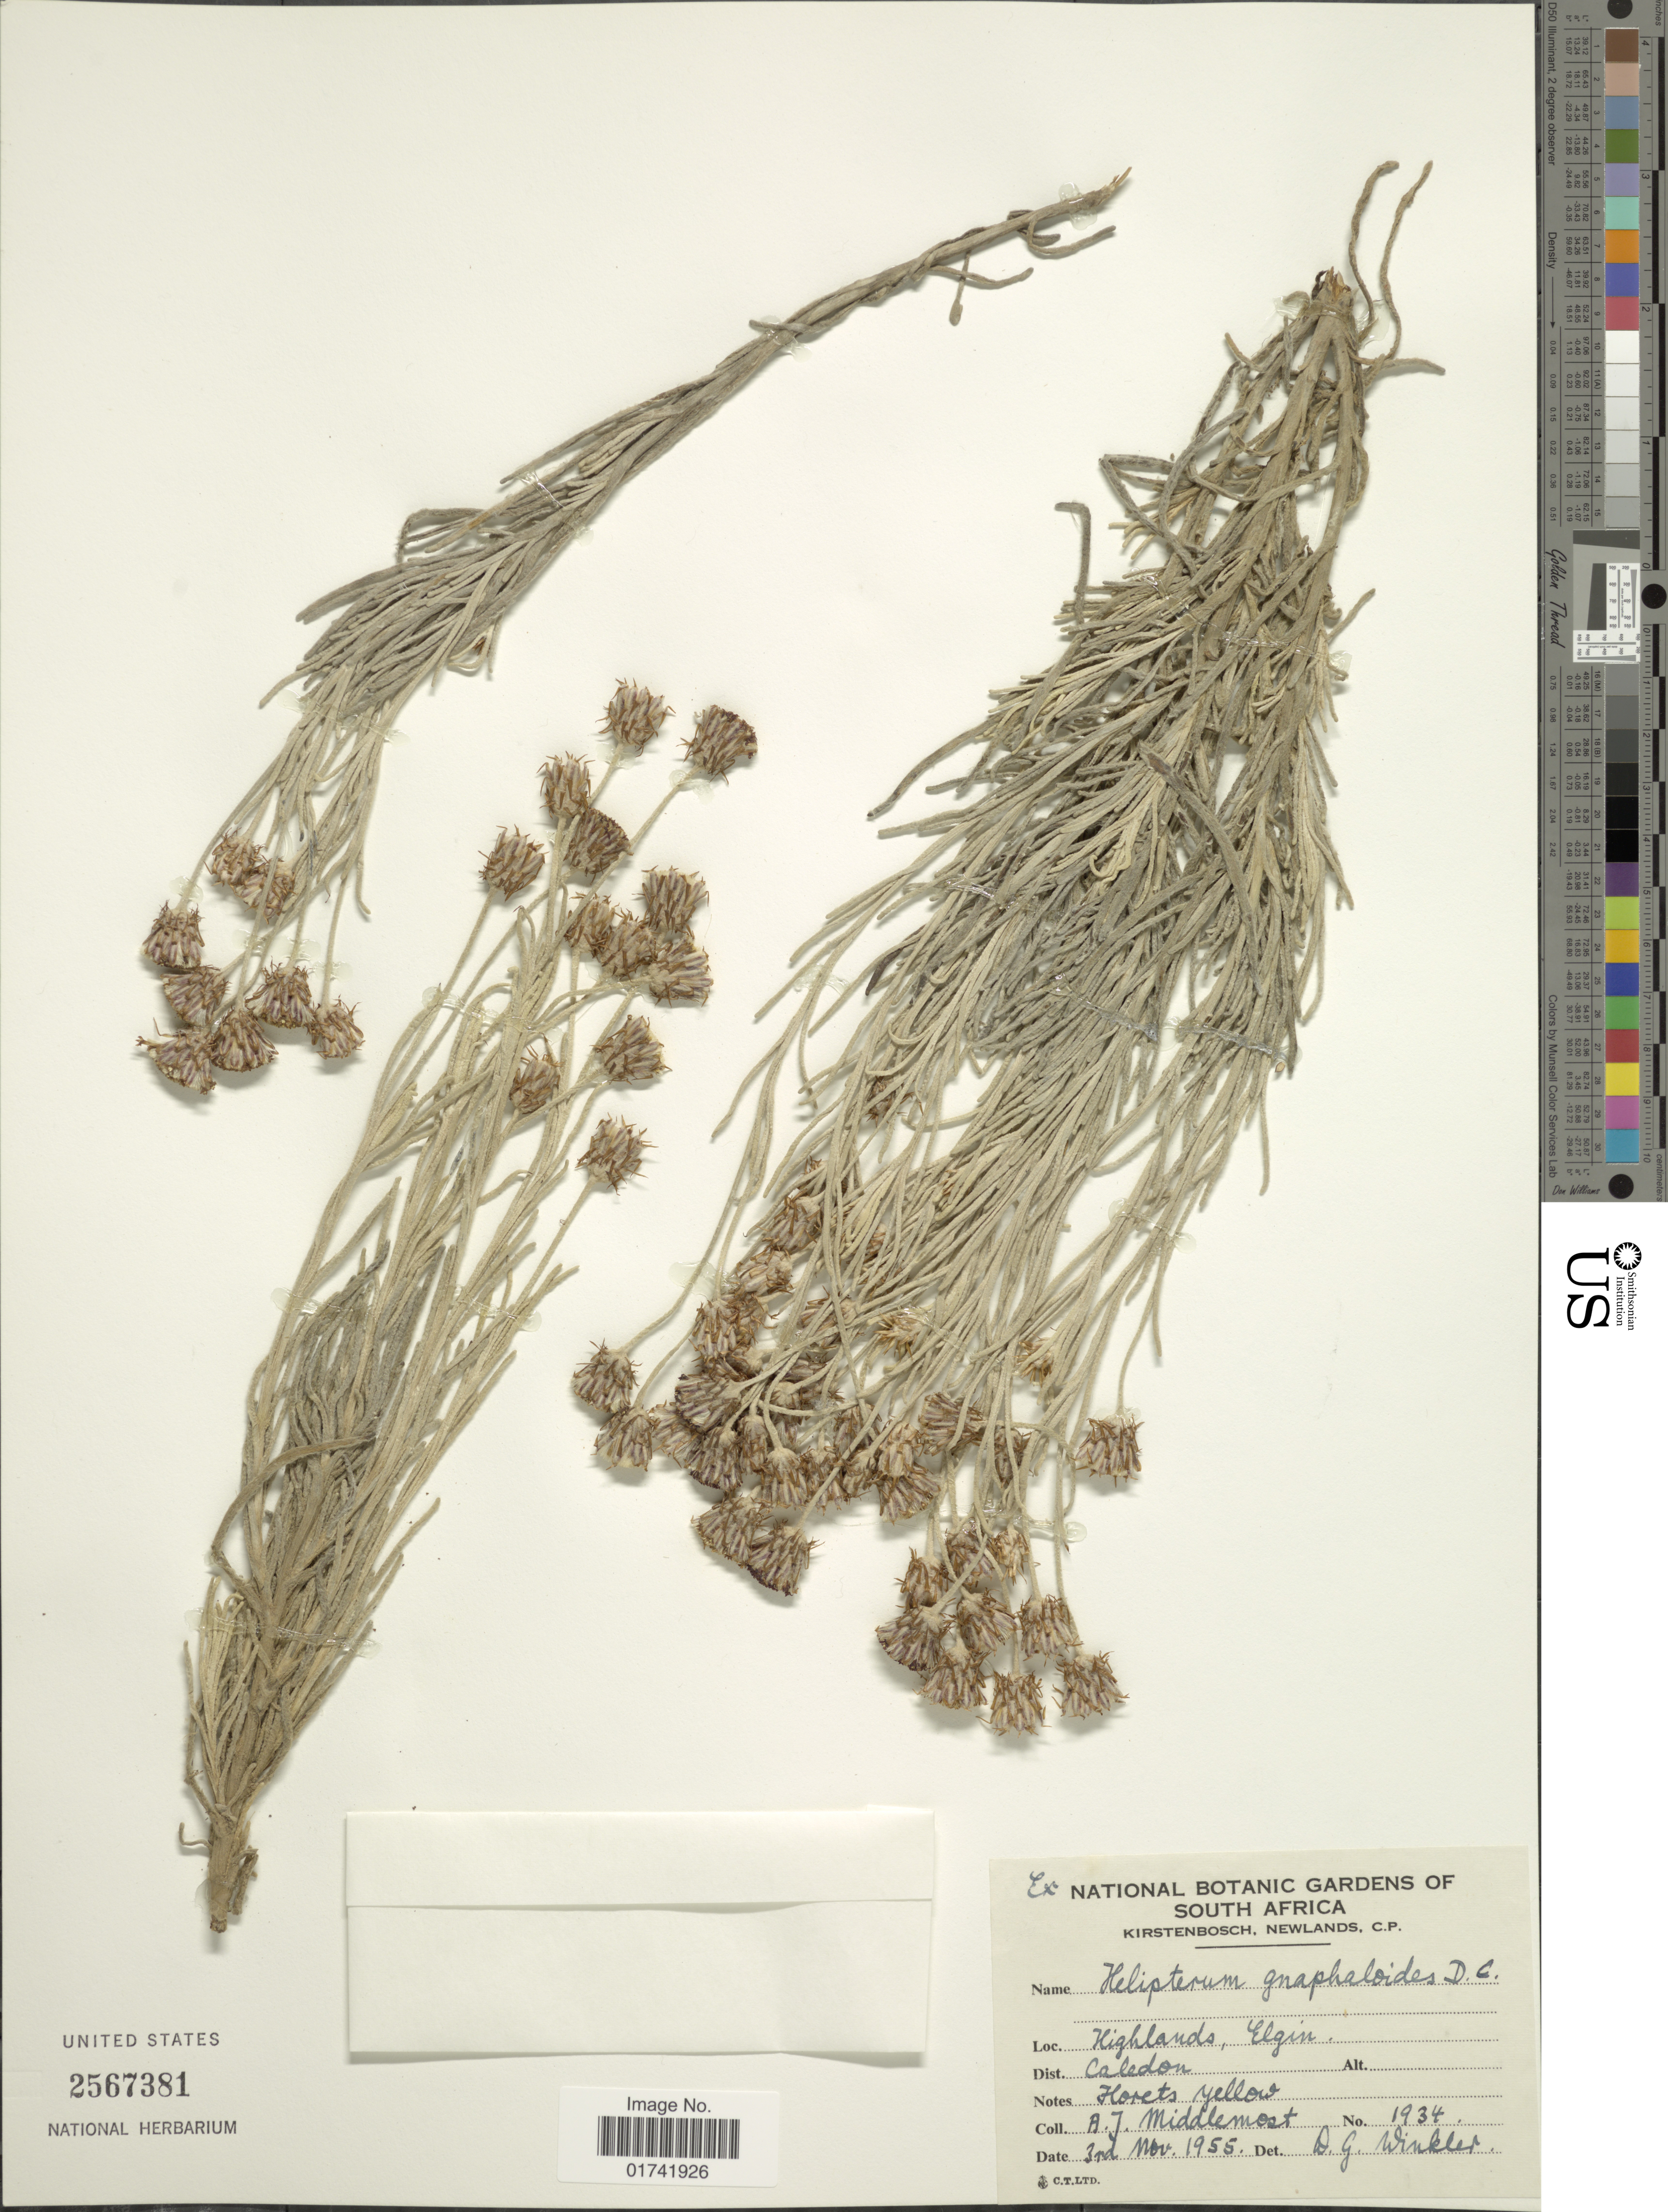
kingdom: Plantae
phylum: Tracheophyta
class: Magnoliopsida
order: Asterales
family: Asteraceae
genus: Helipterum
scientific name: Helipterum gnaphaloides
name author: (L.) DC.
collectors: A. Middlemost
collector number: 1934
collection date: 1955-11-03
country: South Africa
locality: Highlands, Elgin. Caledon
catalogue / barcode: US 2567381